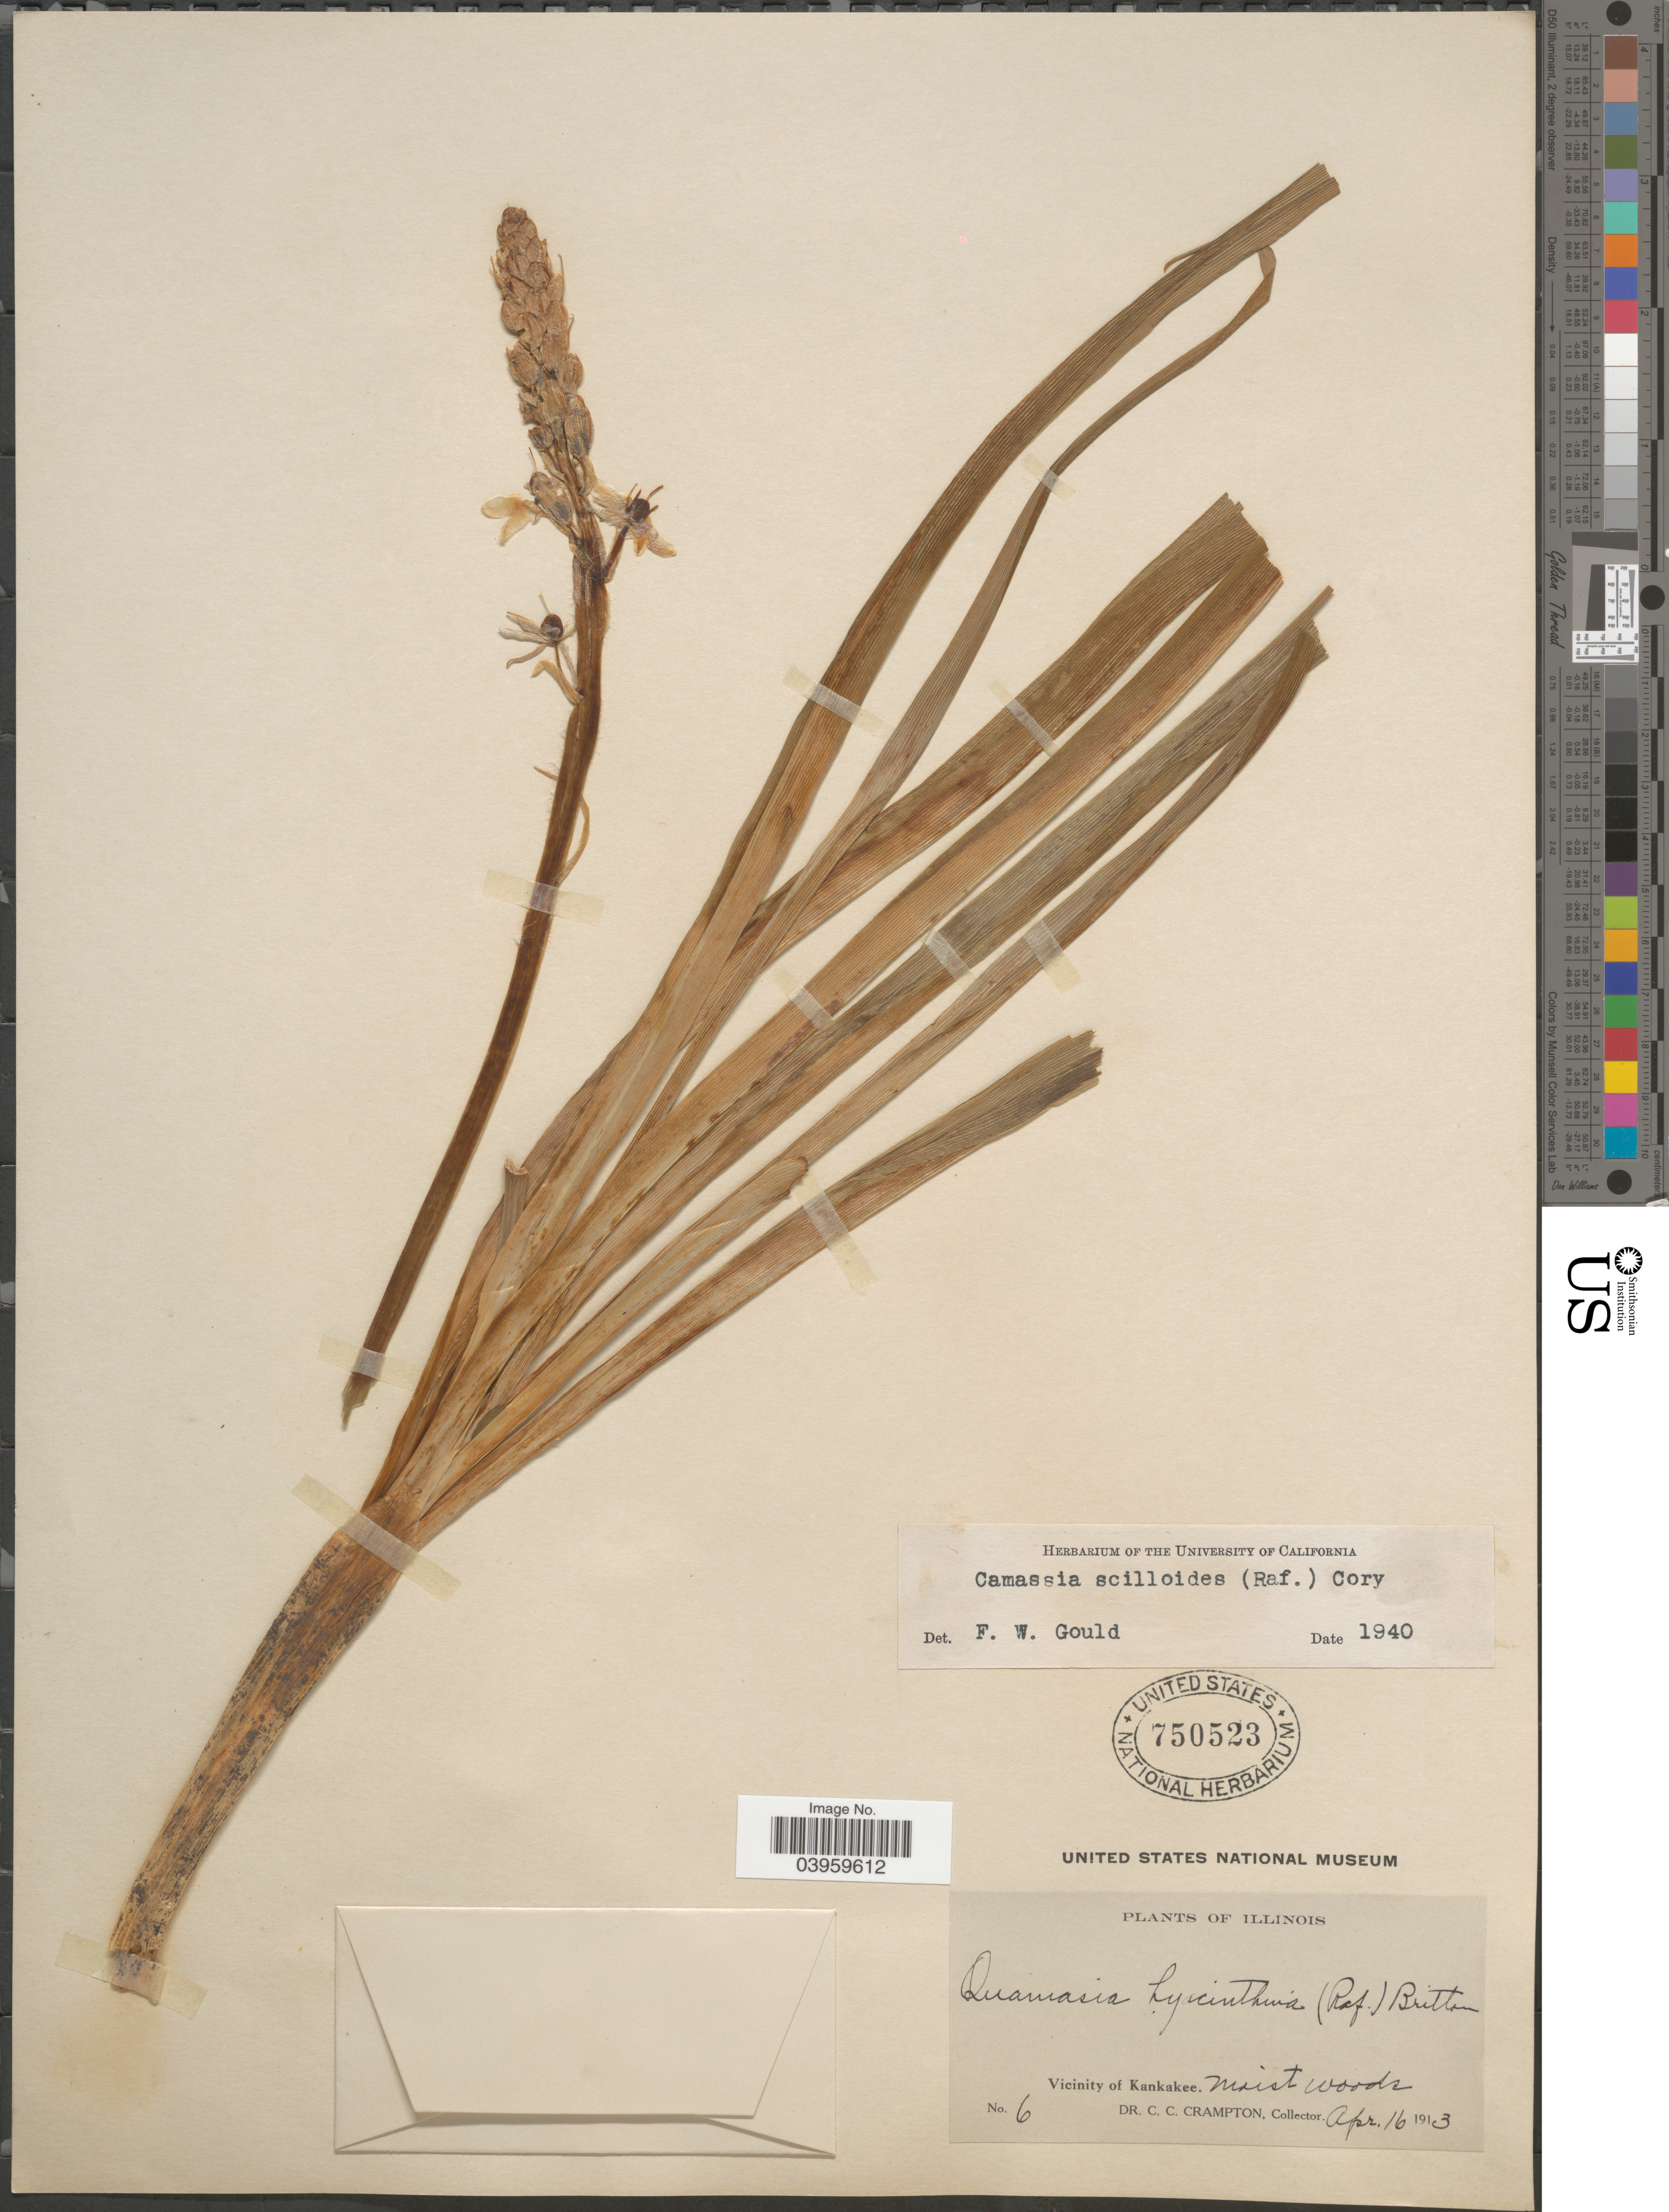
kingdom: Plantae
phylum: Tracheophyta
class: Liliopsida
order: Asparagales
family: Asparagaceae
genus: Camassia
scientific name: Camassia scilloides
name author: (Raf.) Cory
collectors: C. Crampton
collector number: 6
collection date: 1913-04-16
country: United States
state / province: Illinois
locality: Vicinity of Kankakee. Moist woods.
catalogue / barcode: US 750523